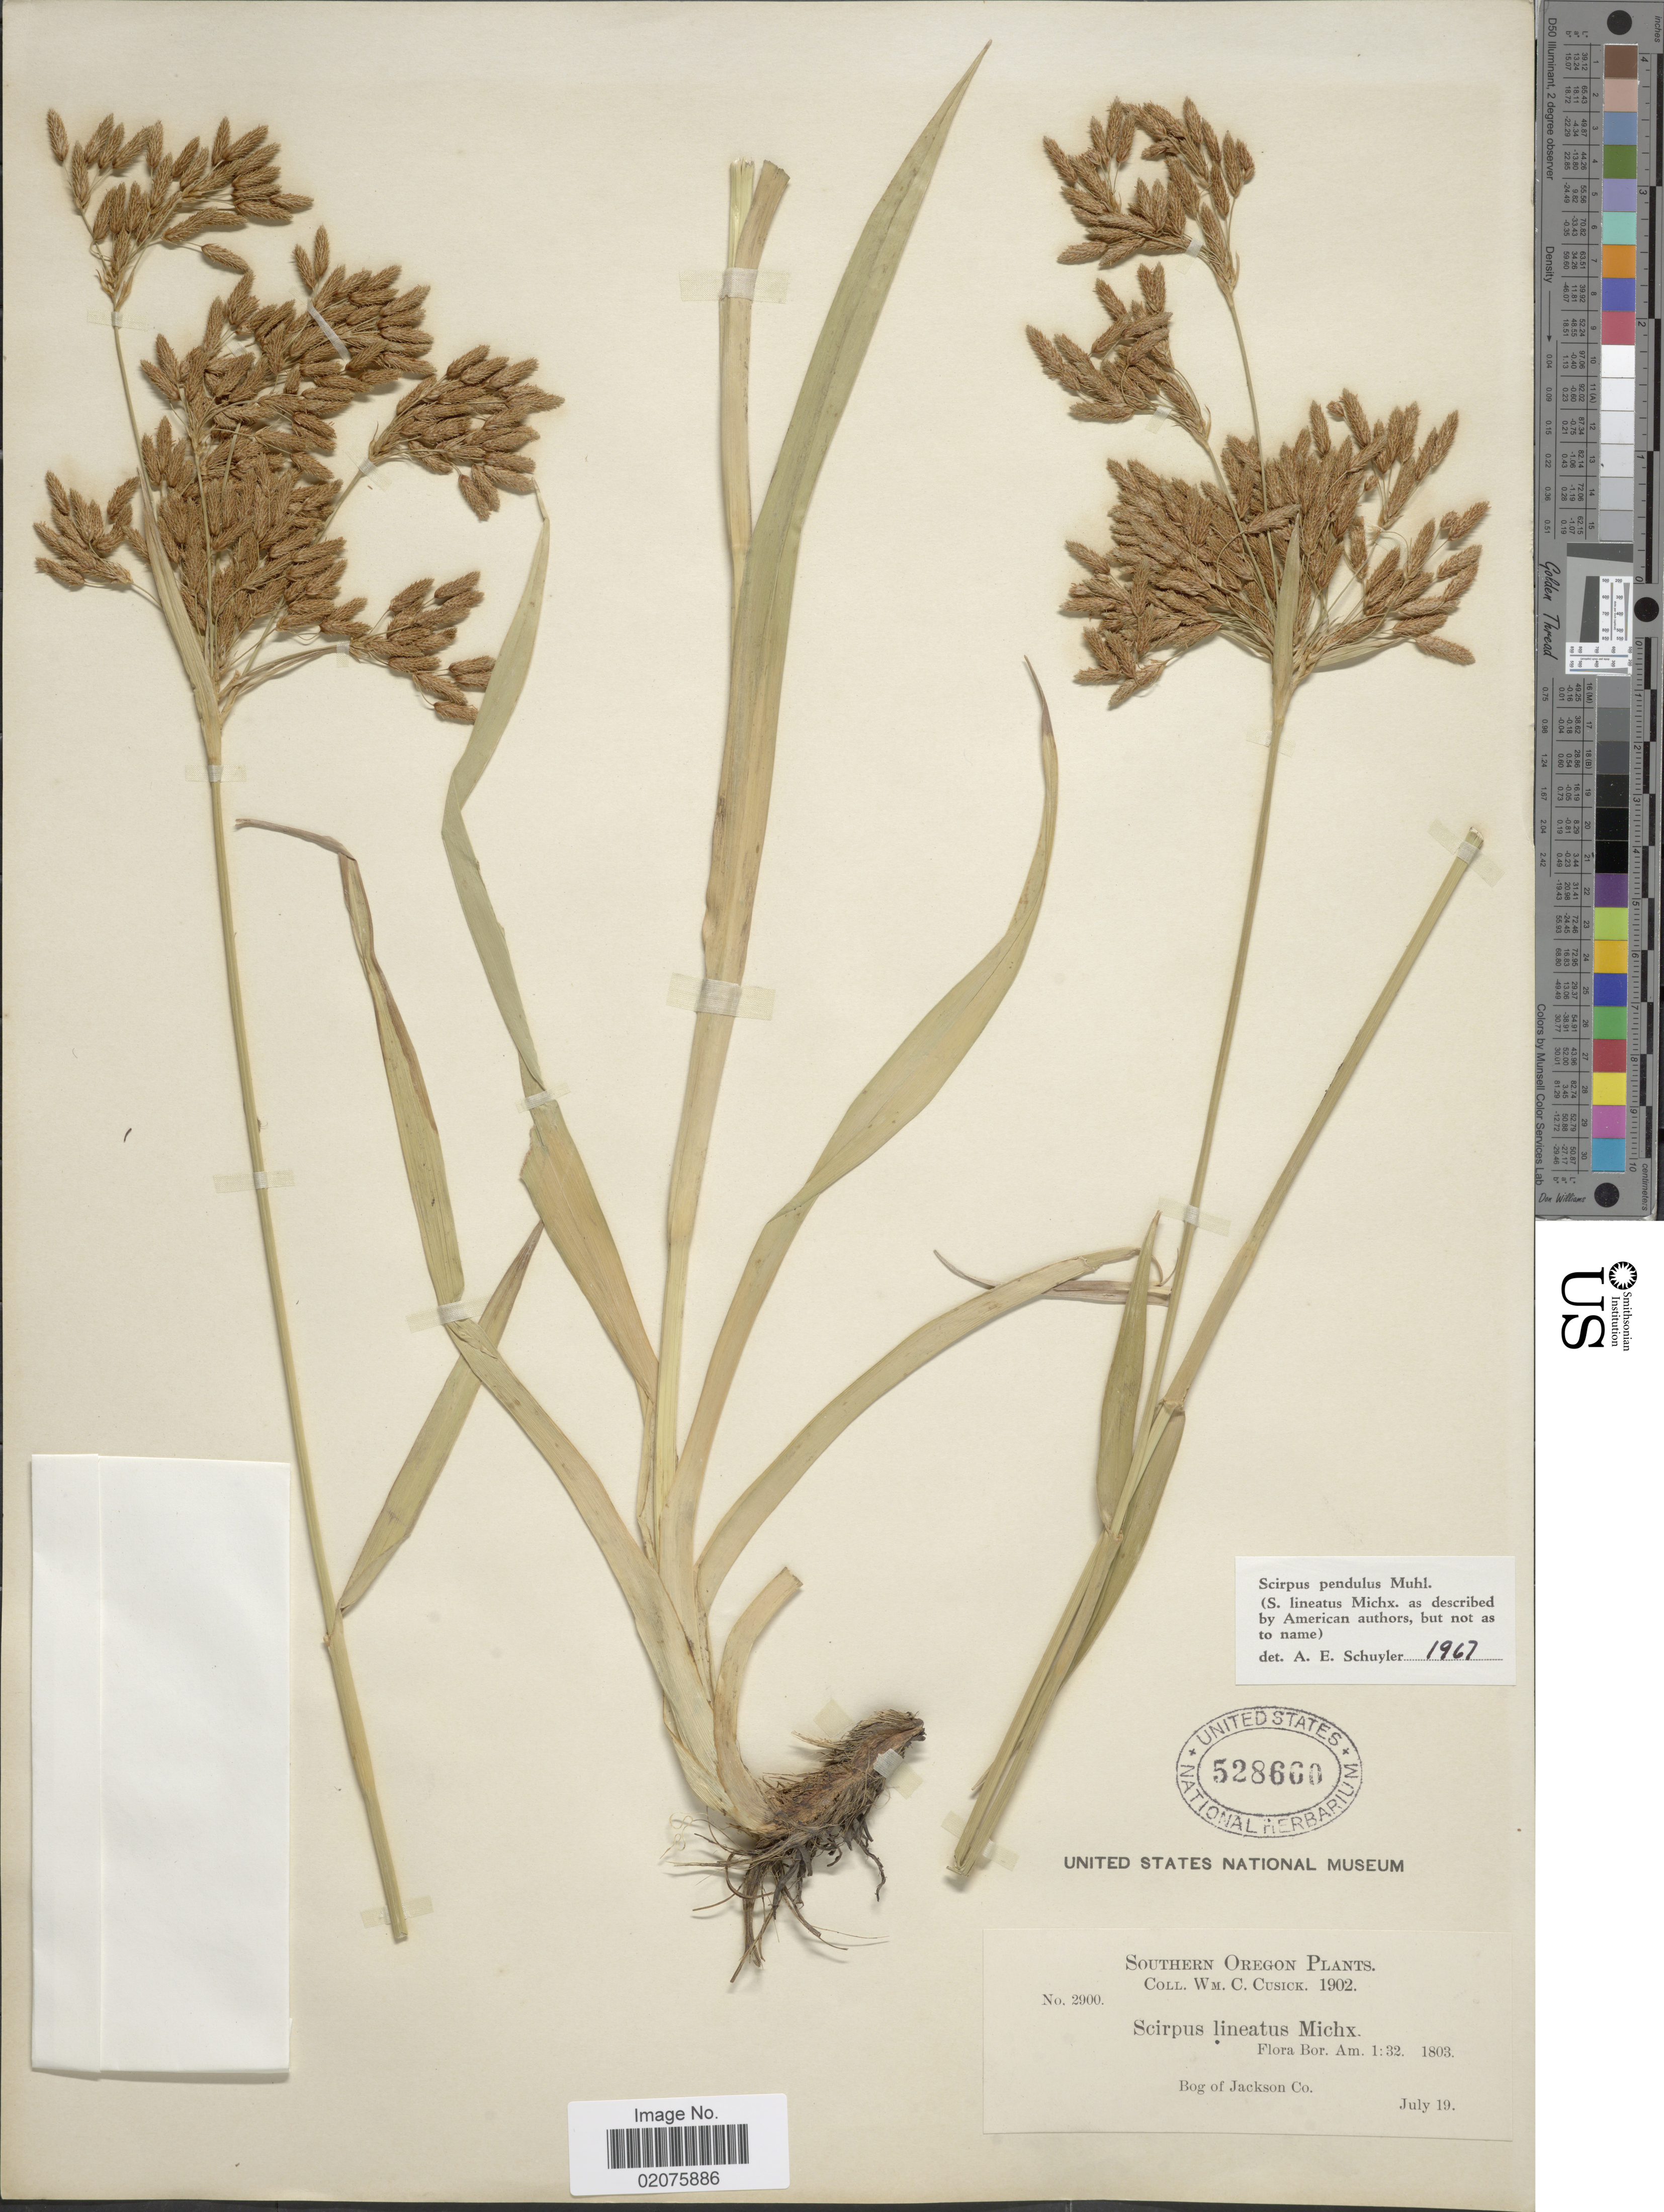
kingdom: Plantae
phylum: Tracheophyta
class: Liliopsida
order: Poales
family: Cyperaceae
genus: Scirpus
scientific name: Scirpus pendulus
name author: Muhl.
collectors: W. C. Cusick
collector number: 2900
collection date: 1902-07-19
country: United States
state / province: Oregon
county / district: Jackson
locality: Southern Oregon. Bog of jackson Co.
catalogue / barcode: US 528660